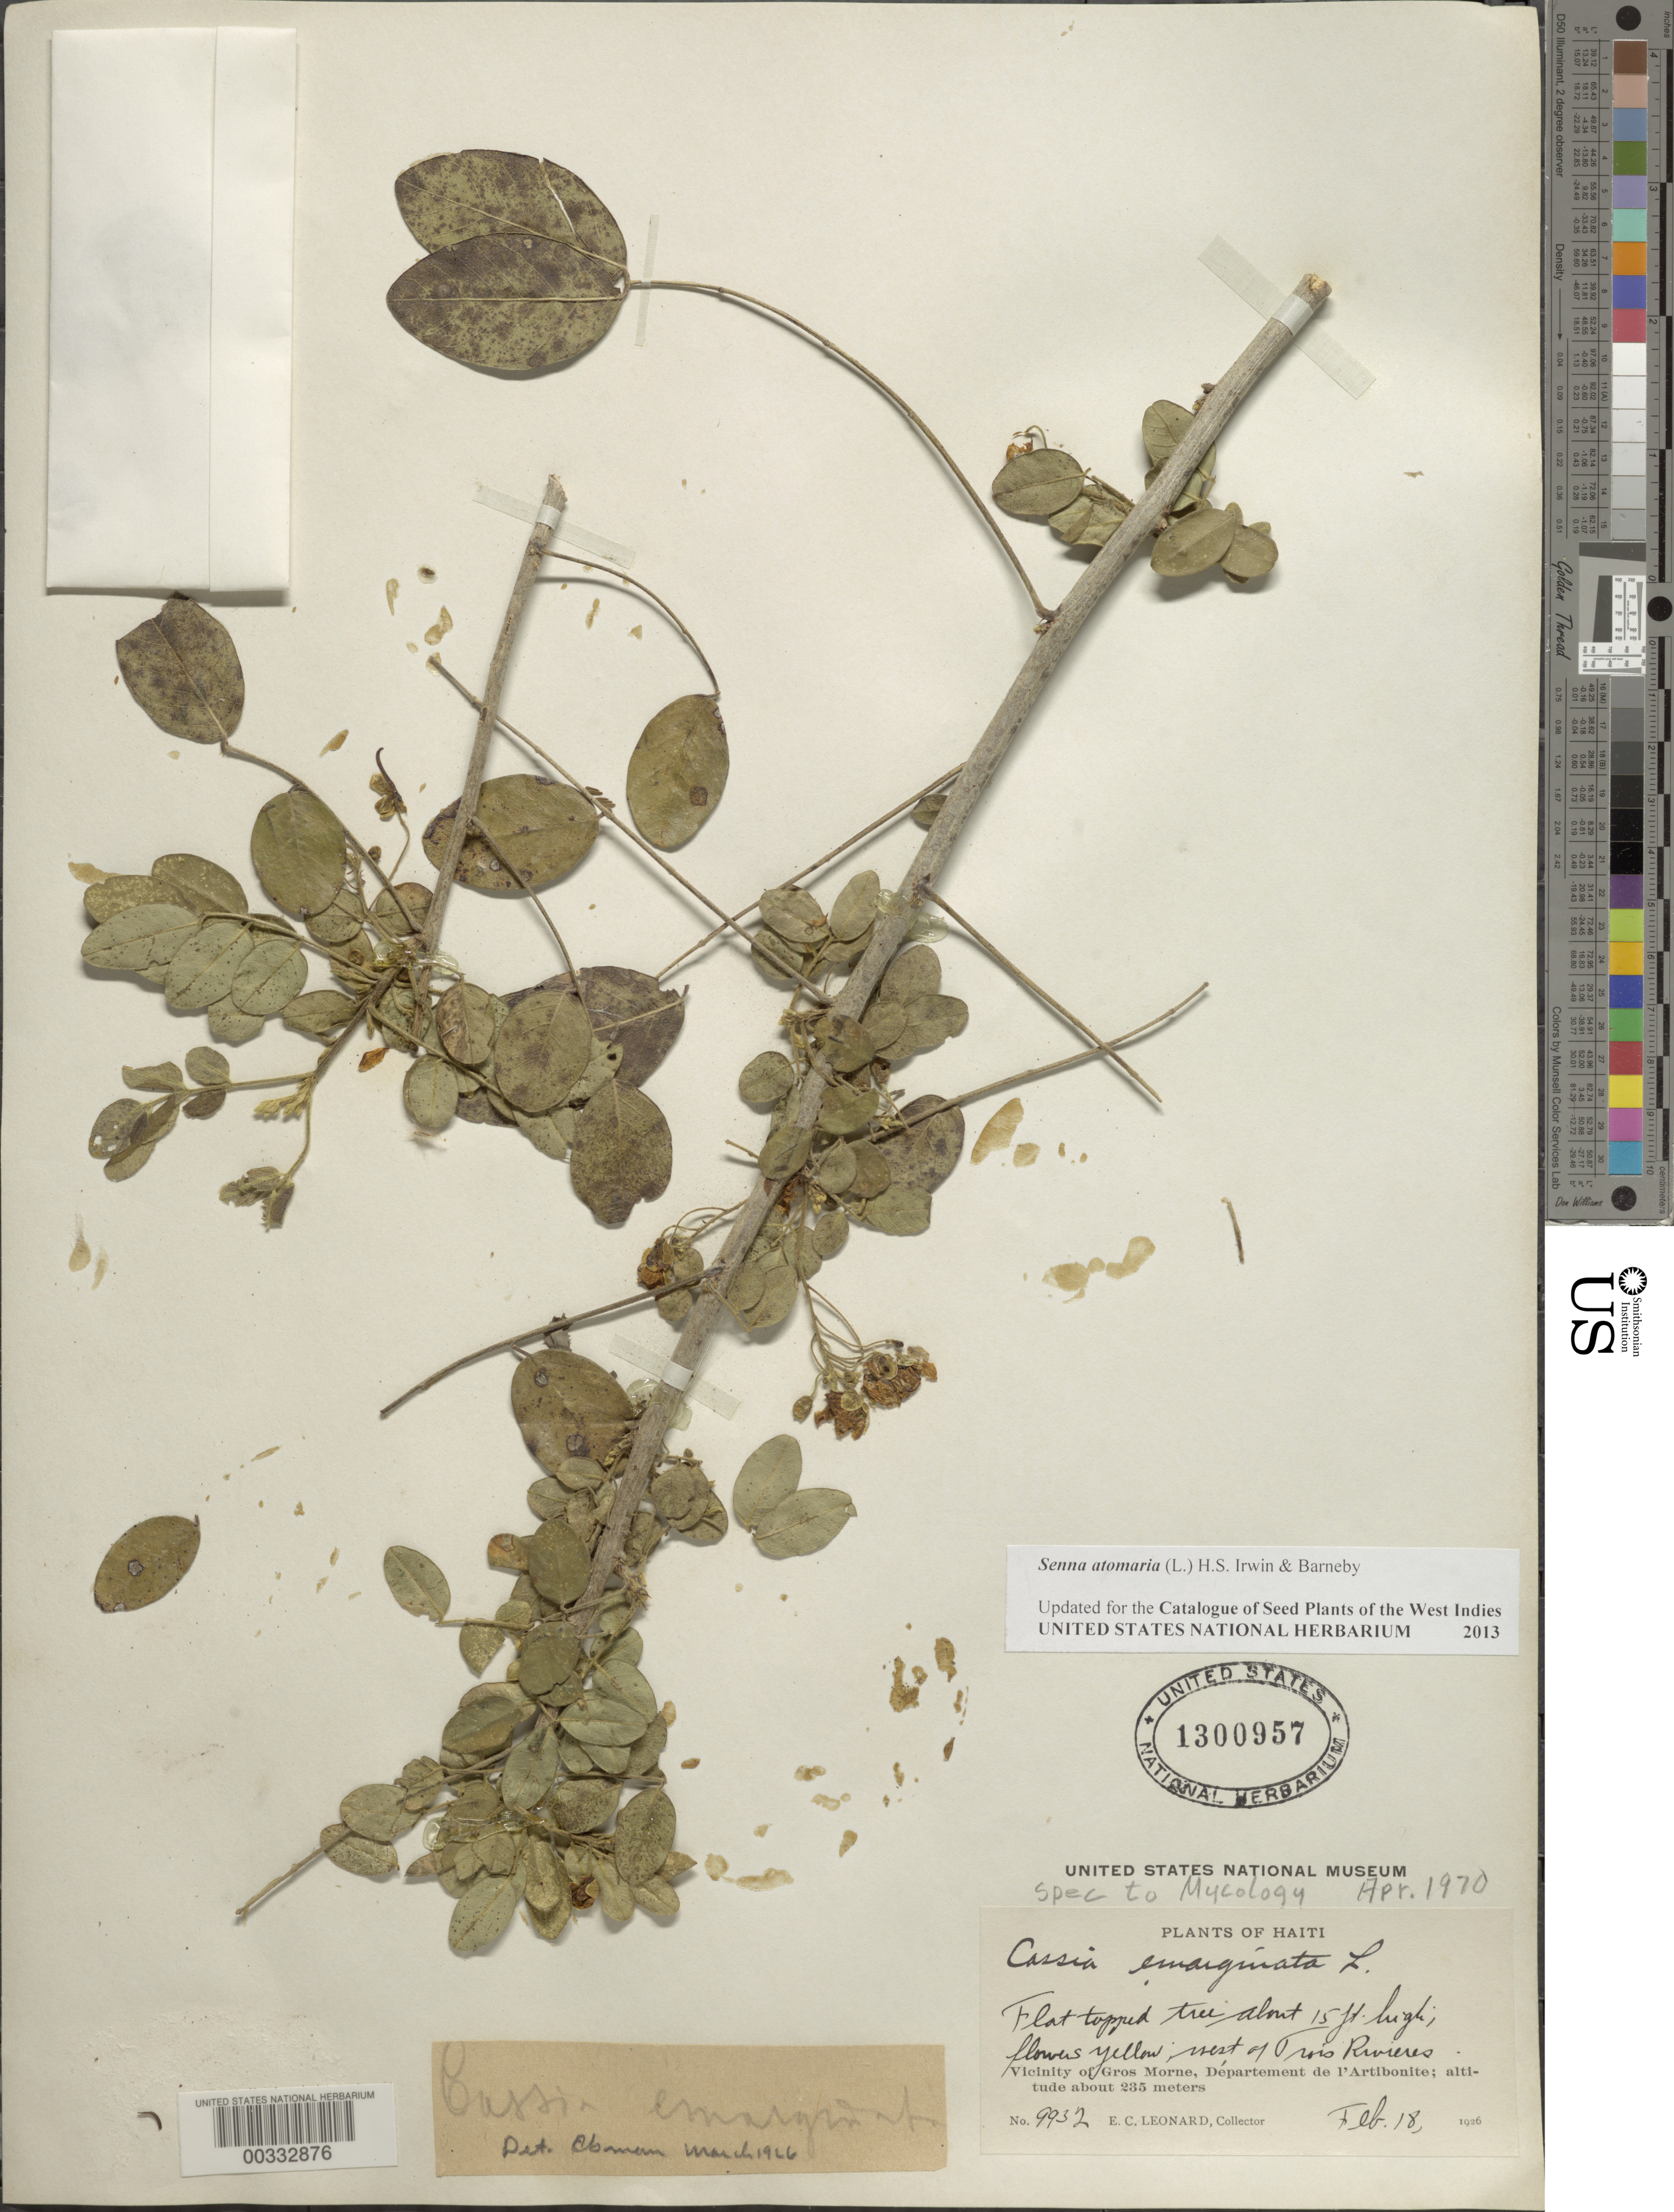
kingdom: Plantae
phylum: Tracheophyta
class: Magnoliopsida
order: Fabales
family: Fabaceae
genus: Senna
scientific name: Senna atomaria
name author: (L.) H.S. Irwin & Barneby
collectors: E. C. Leonard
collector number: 9932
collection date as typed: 18 Feb 1926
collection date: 1926-02-18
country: Haiti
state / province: Artibonite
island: Hispaniola Island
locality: W of trois riveiers; vicinity of gros morne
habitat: Dry thicket on slope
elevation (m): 235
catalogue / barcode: US 1300957